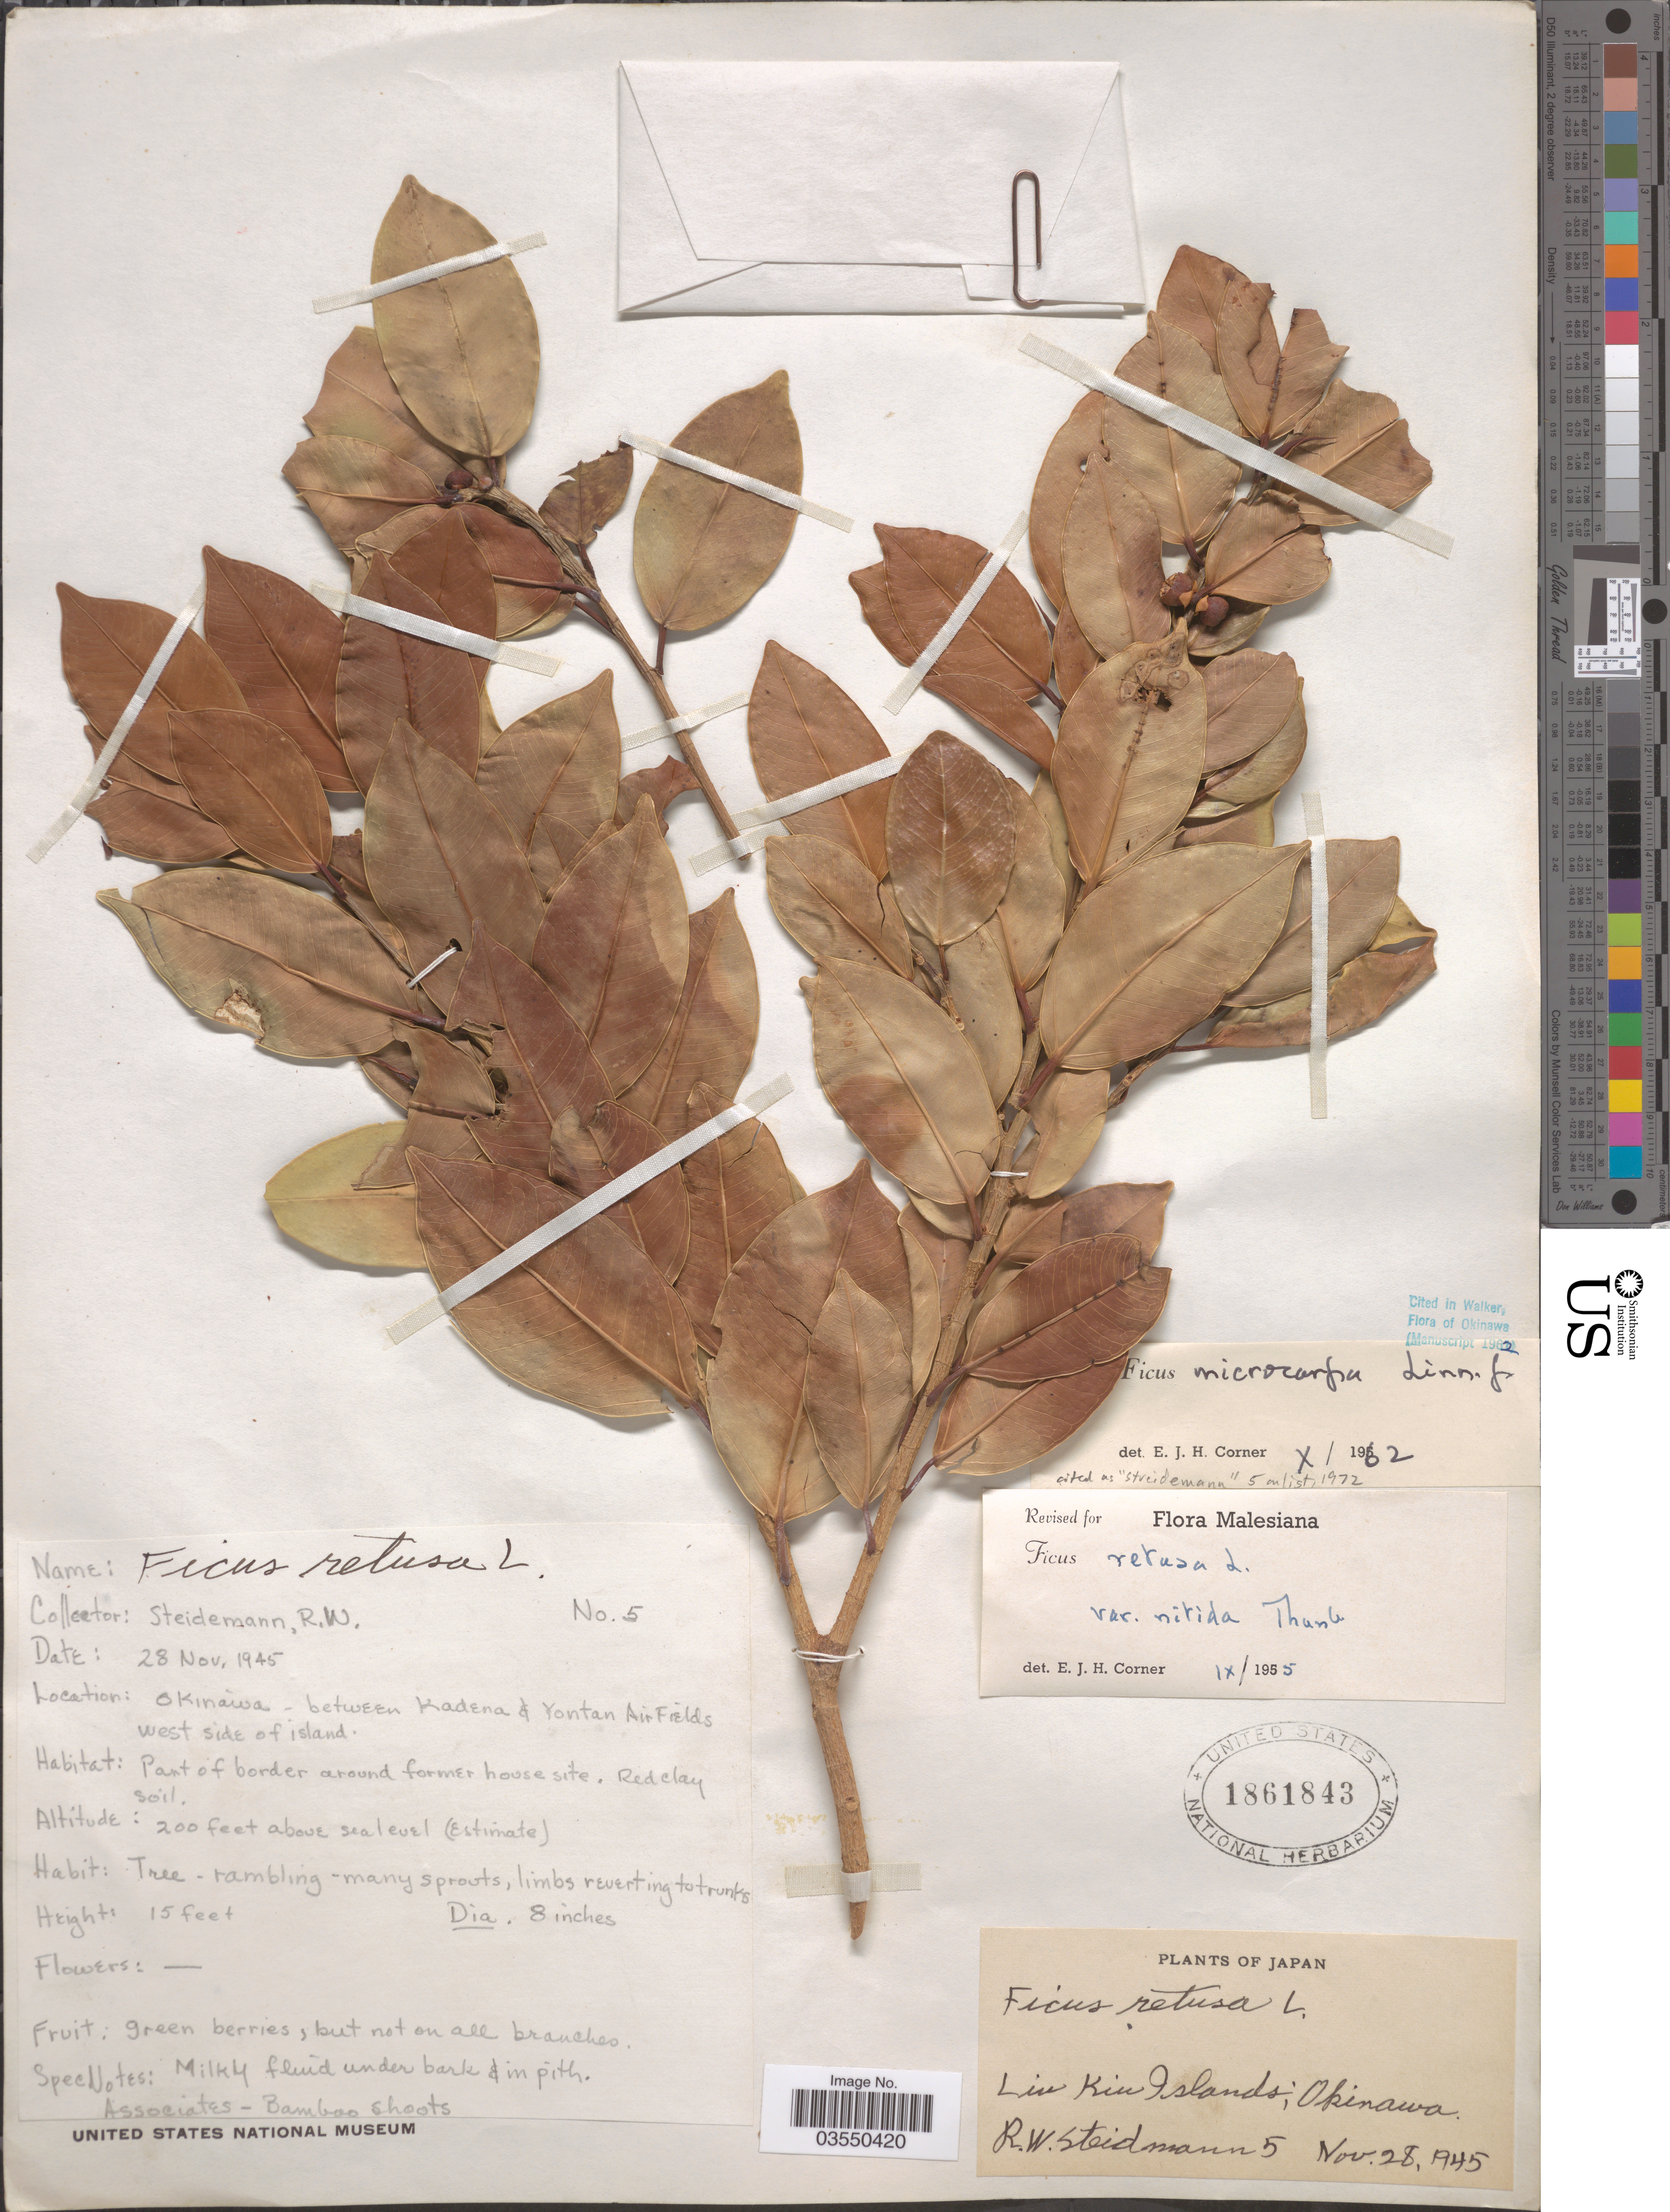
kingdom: Plantae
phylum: Tracheophyta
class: Magnoliopsida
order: Rosales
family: Moraceae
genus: Ficus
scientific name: Ficus microcarpa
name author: L. f.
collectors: R. Steidemann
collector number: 5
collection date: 1945-11-28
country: Japan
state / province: Okinawa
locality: Liu Kiu Islands. Between Kadena & Yontan Air Fields west side of island.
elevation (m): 61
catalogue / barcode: US 1861843